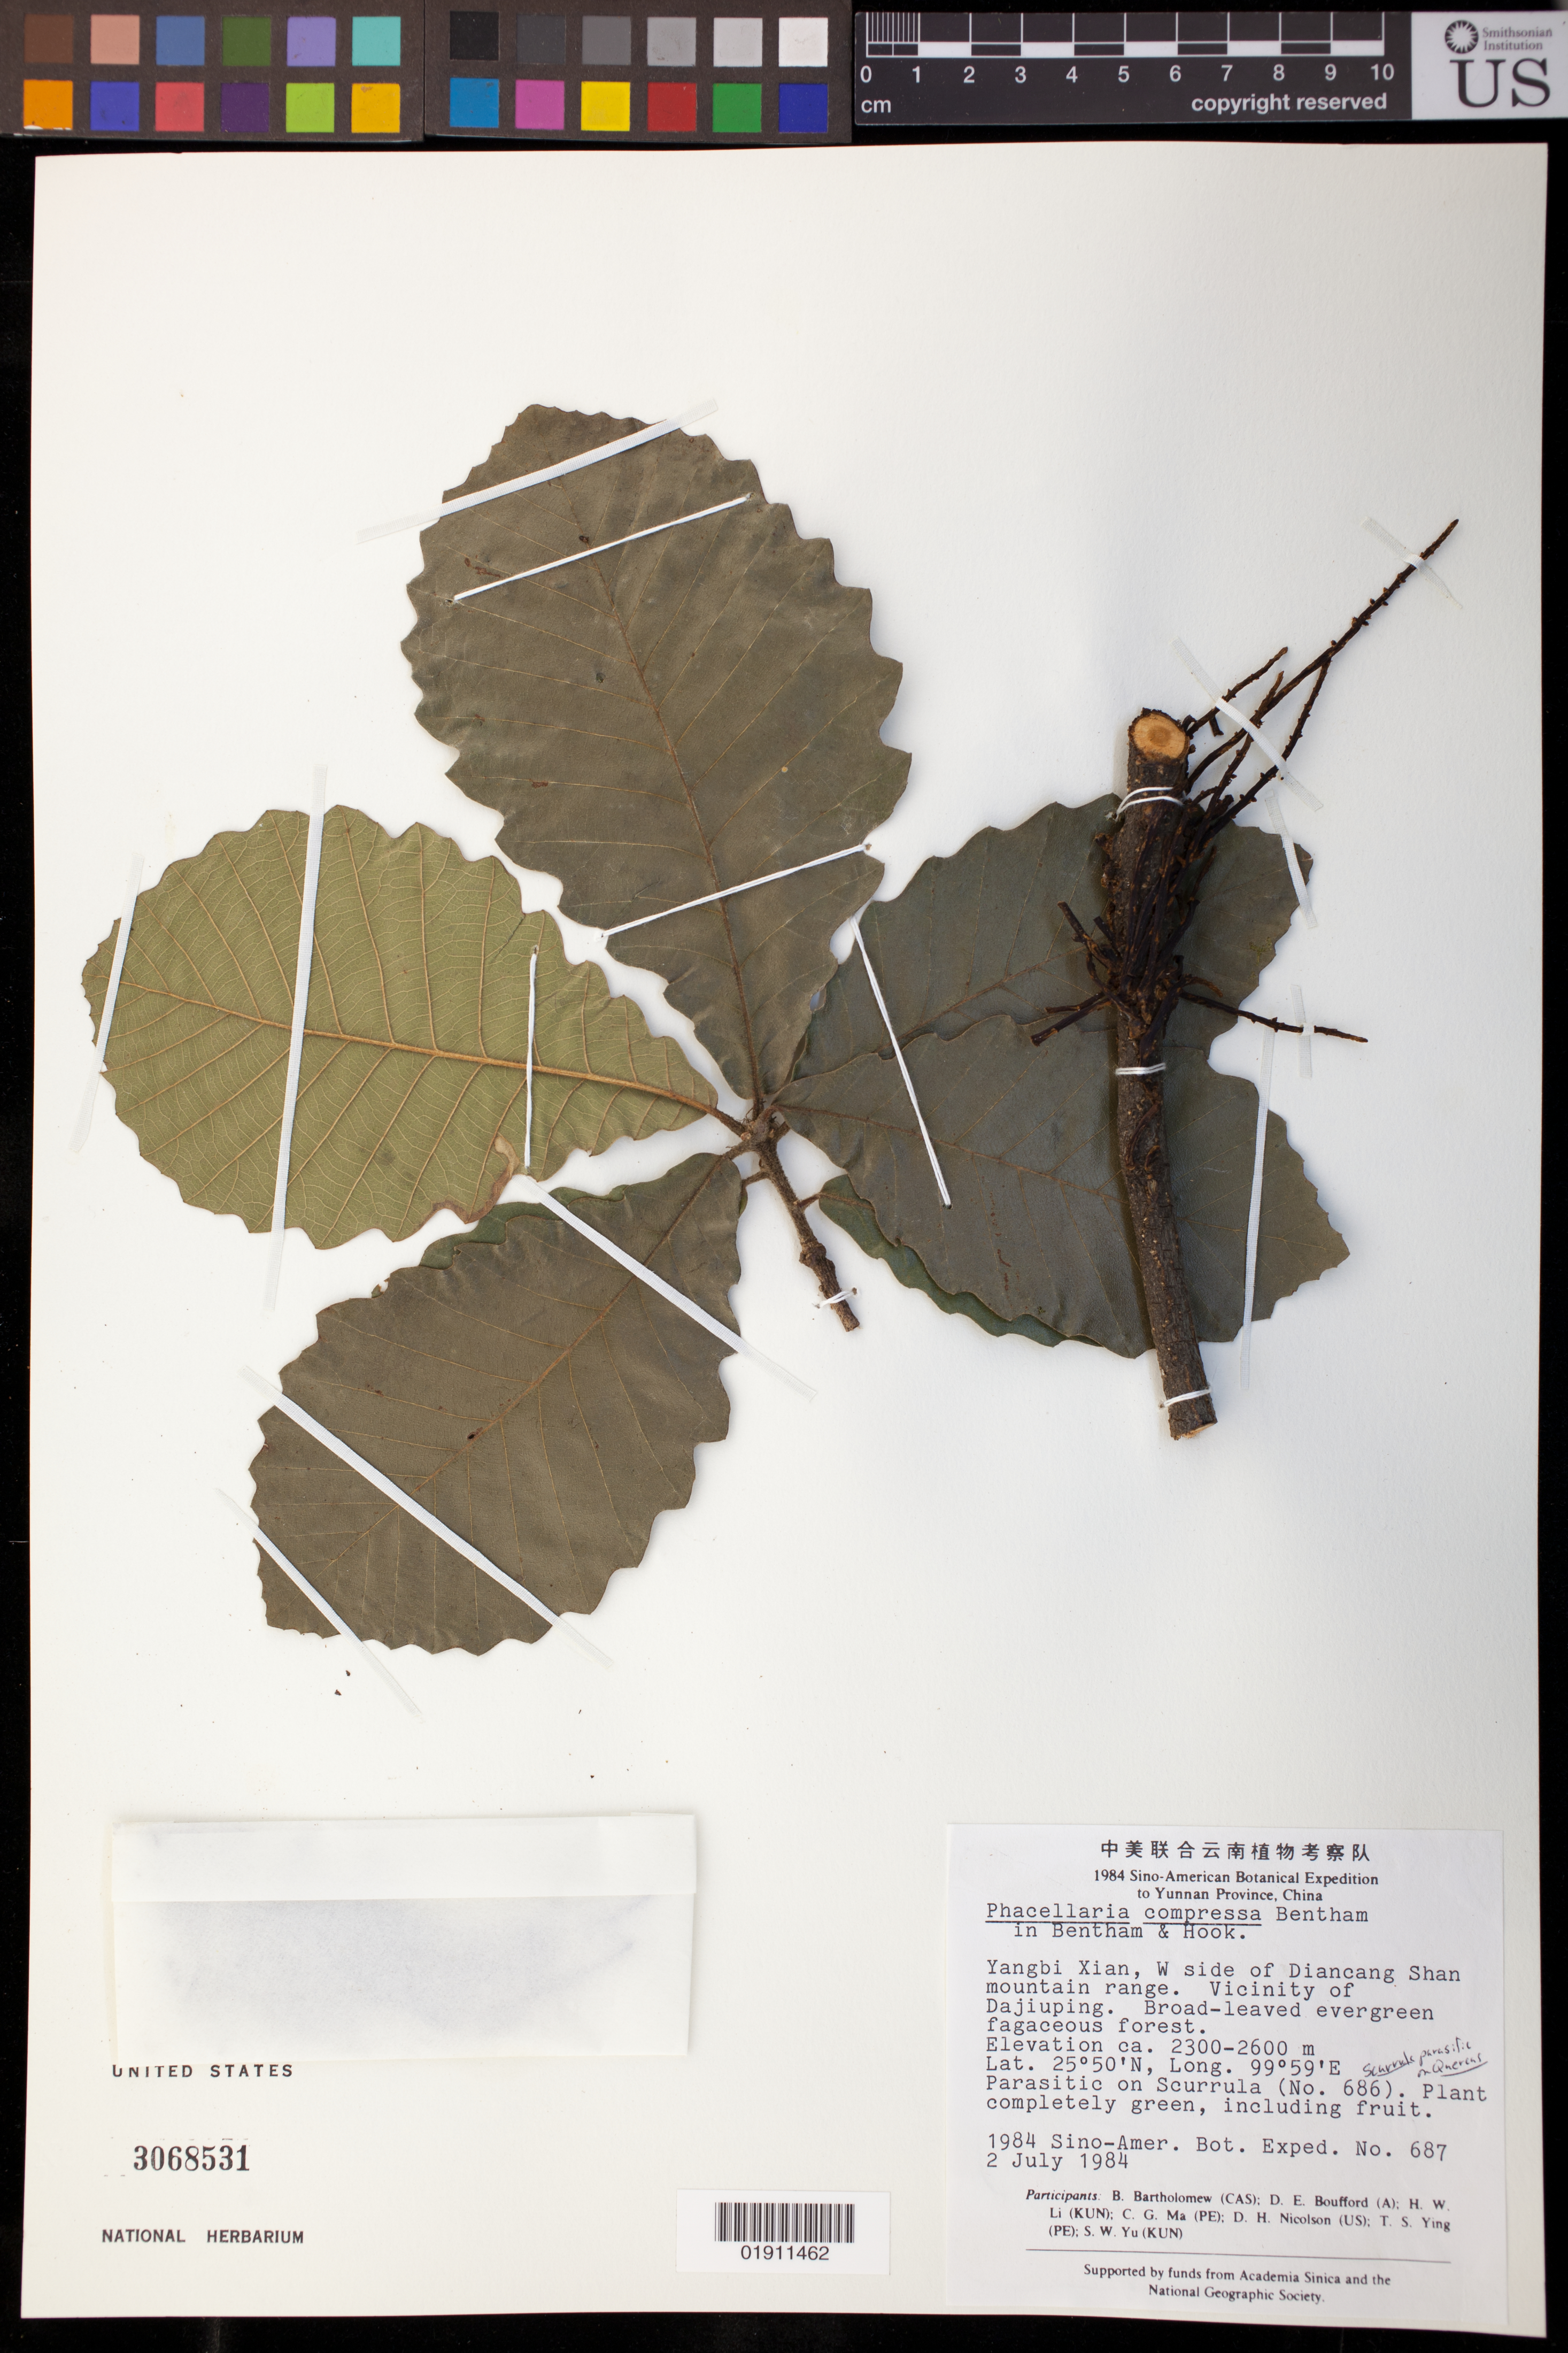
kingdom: Plantae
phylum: Tracheophyta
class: Magnoliopsida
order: Santalales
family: Amphorogynaceae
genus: Phacellaria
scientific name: Phacellaria compressa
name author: Benth.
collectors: B. Bartholomew, D. E. Boufford, H. W. Li, C. Ma, D. H. Nicolson & T. Ying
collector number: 687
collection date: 1984-07-02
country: China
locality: Yangbi Xian, W side of Diancang Shan mountain range. Vicinity of Dajiuping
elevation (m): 2300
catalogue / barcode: US 3068531